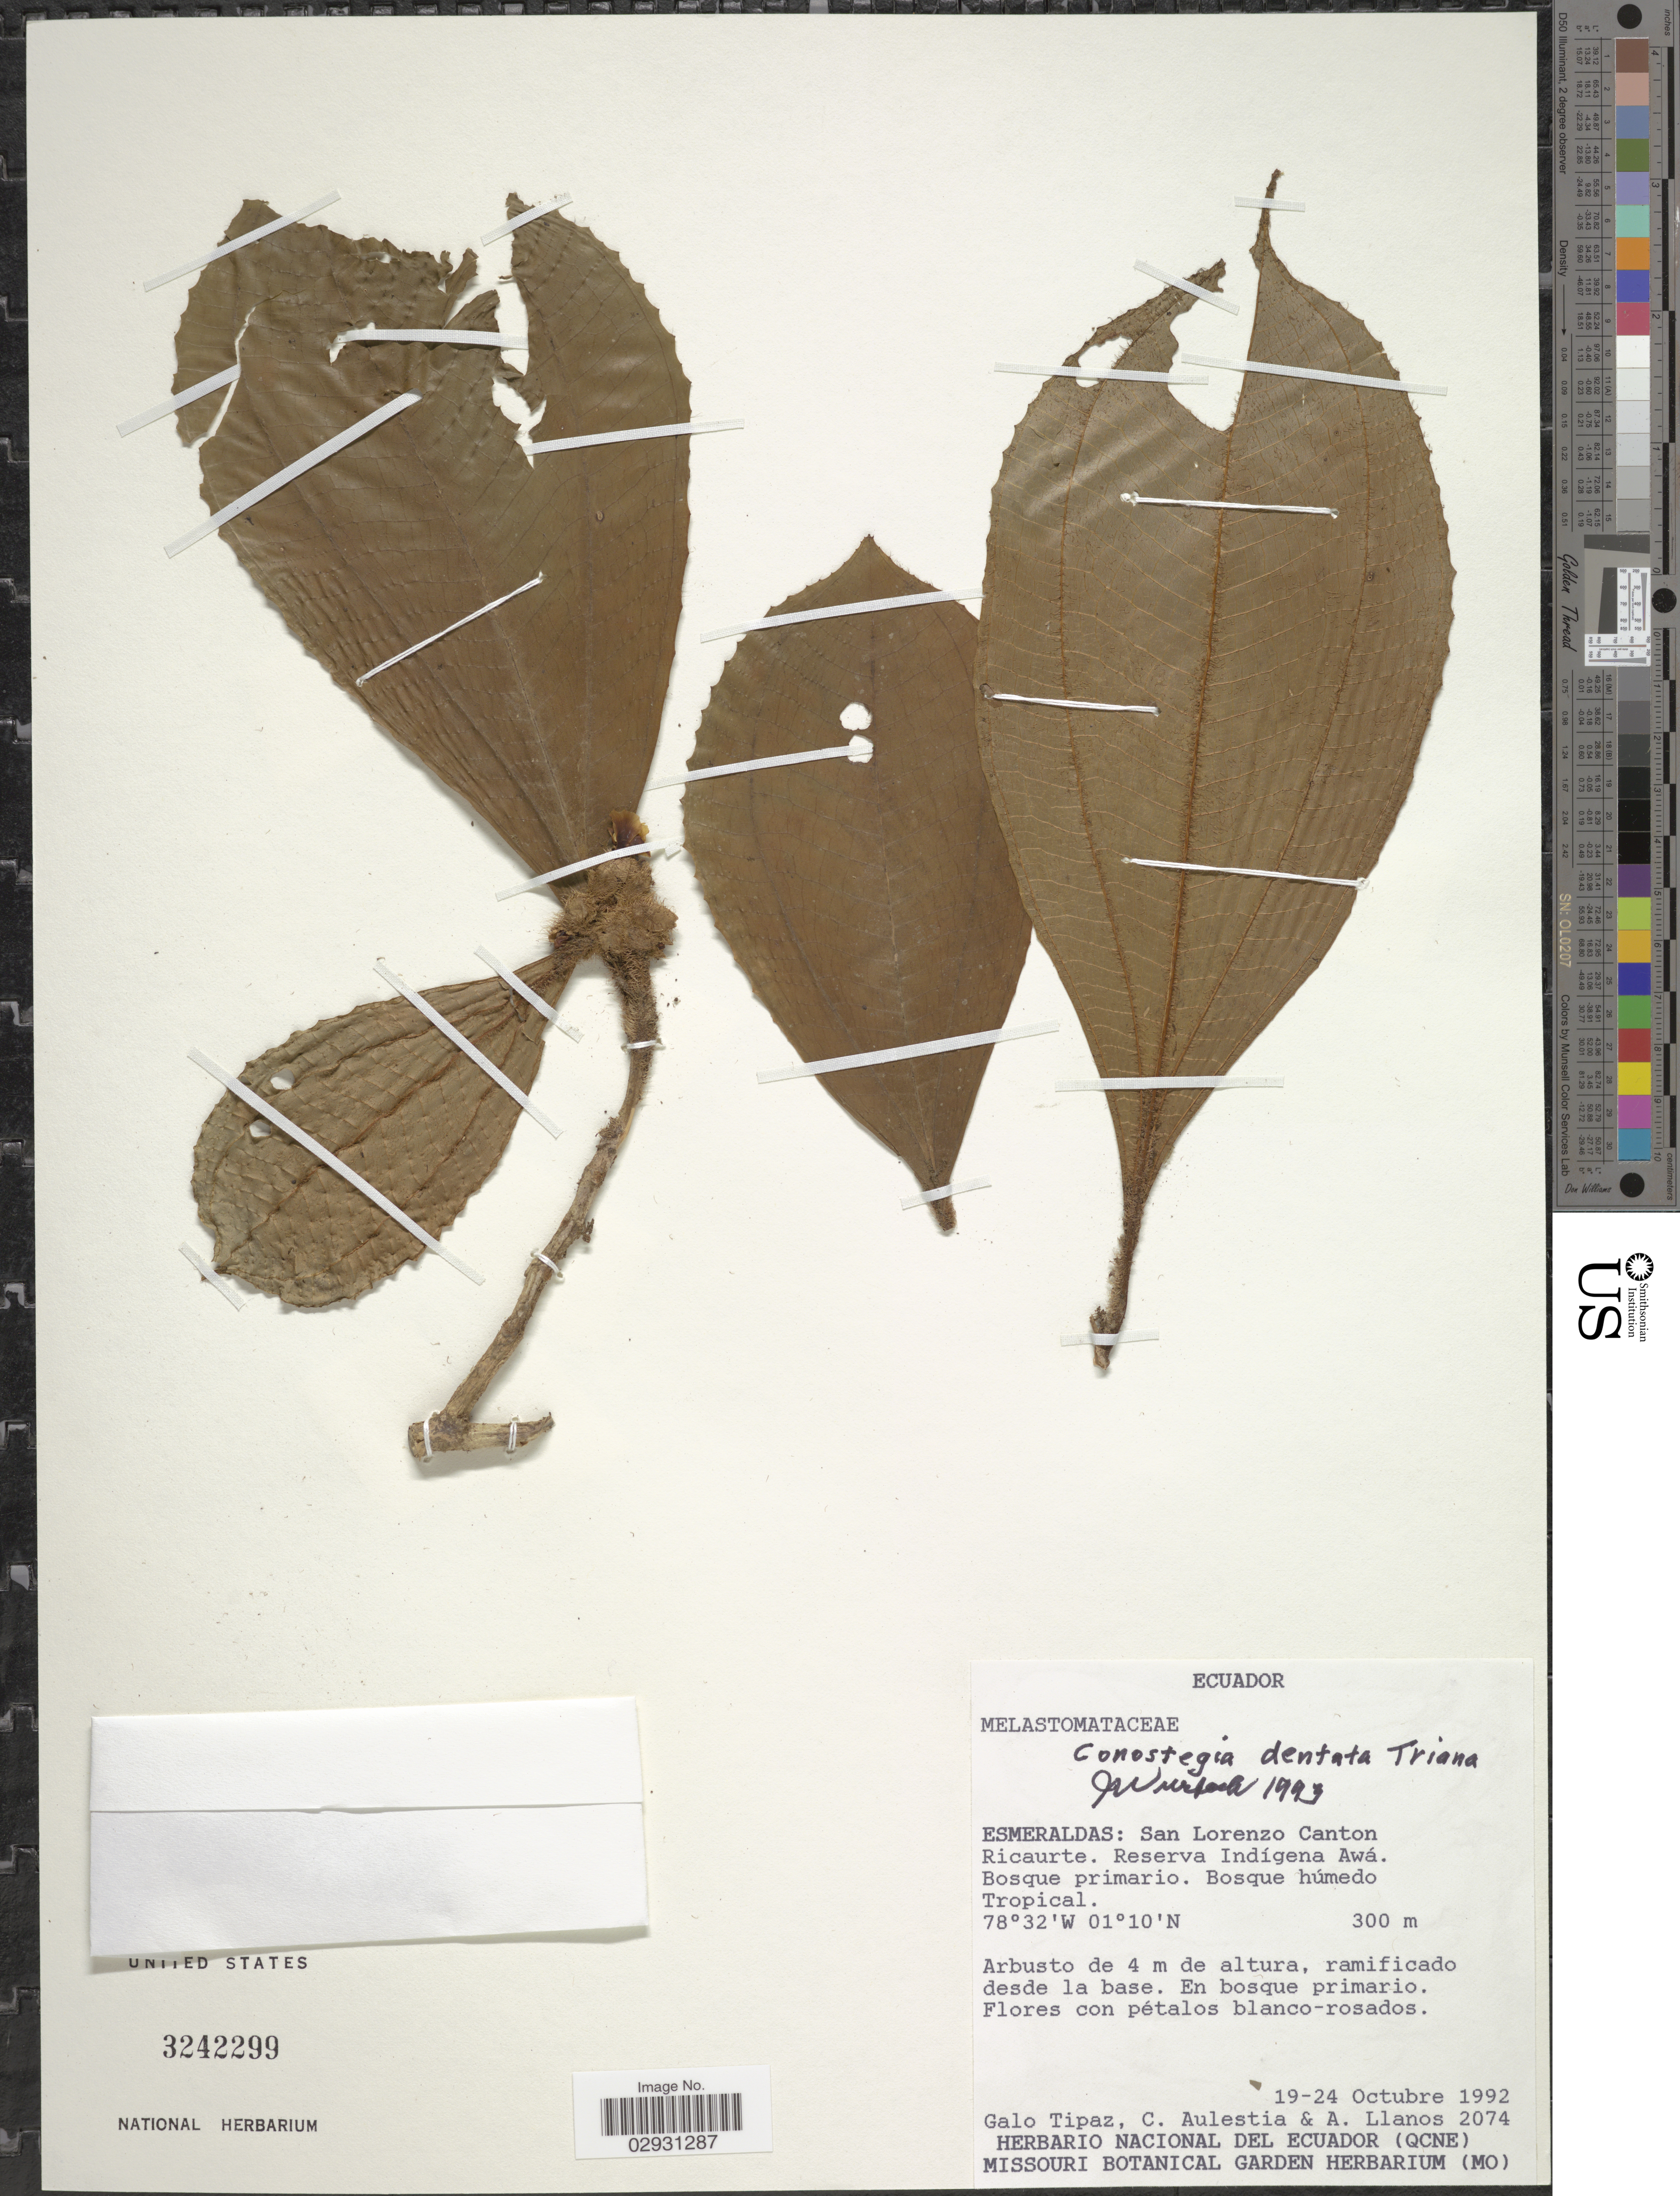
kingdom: Plantae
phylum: Tracheophyta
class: Magnoliopsida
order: Myrtales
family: Melastomataceae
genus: Conostegia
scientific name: Conostegia dentata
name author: Triana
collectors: G. Tipaz, C. Aulestia & A. Llanos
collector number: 2074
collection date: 1992-10-19/1992-10-24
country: Ecuador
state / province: Esmeraldas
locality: San Lorenzo Canton Ricaurte. Reserva Indígena Awá. Bosque primario. Bosque húmedo Tropical.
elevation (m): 300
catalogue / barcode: US 3242299